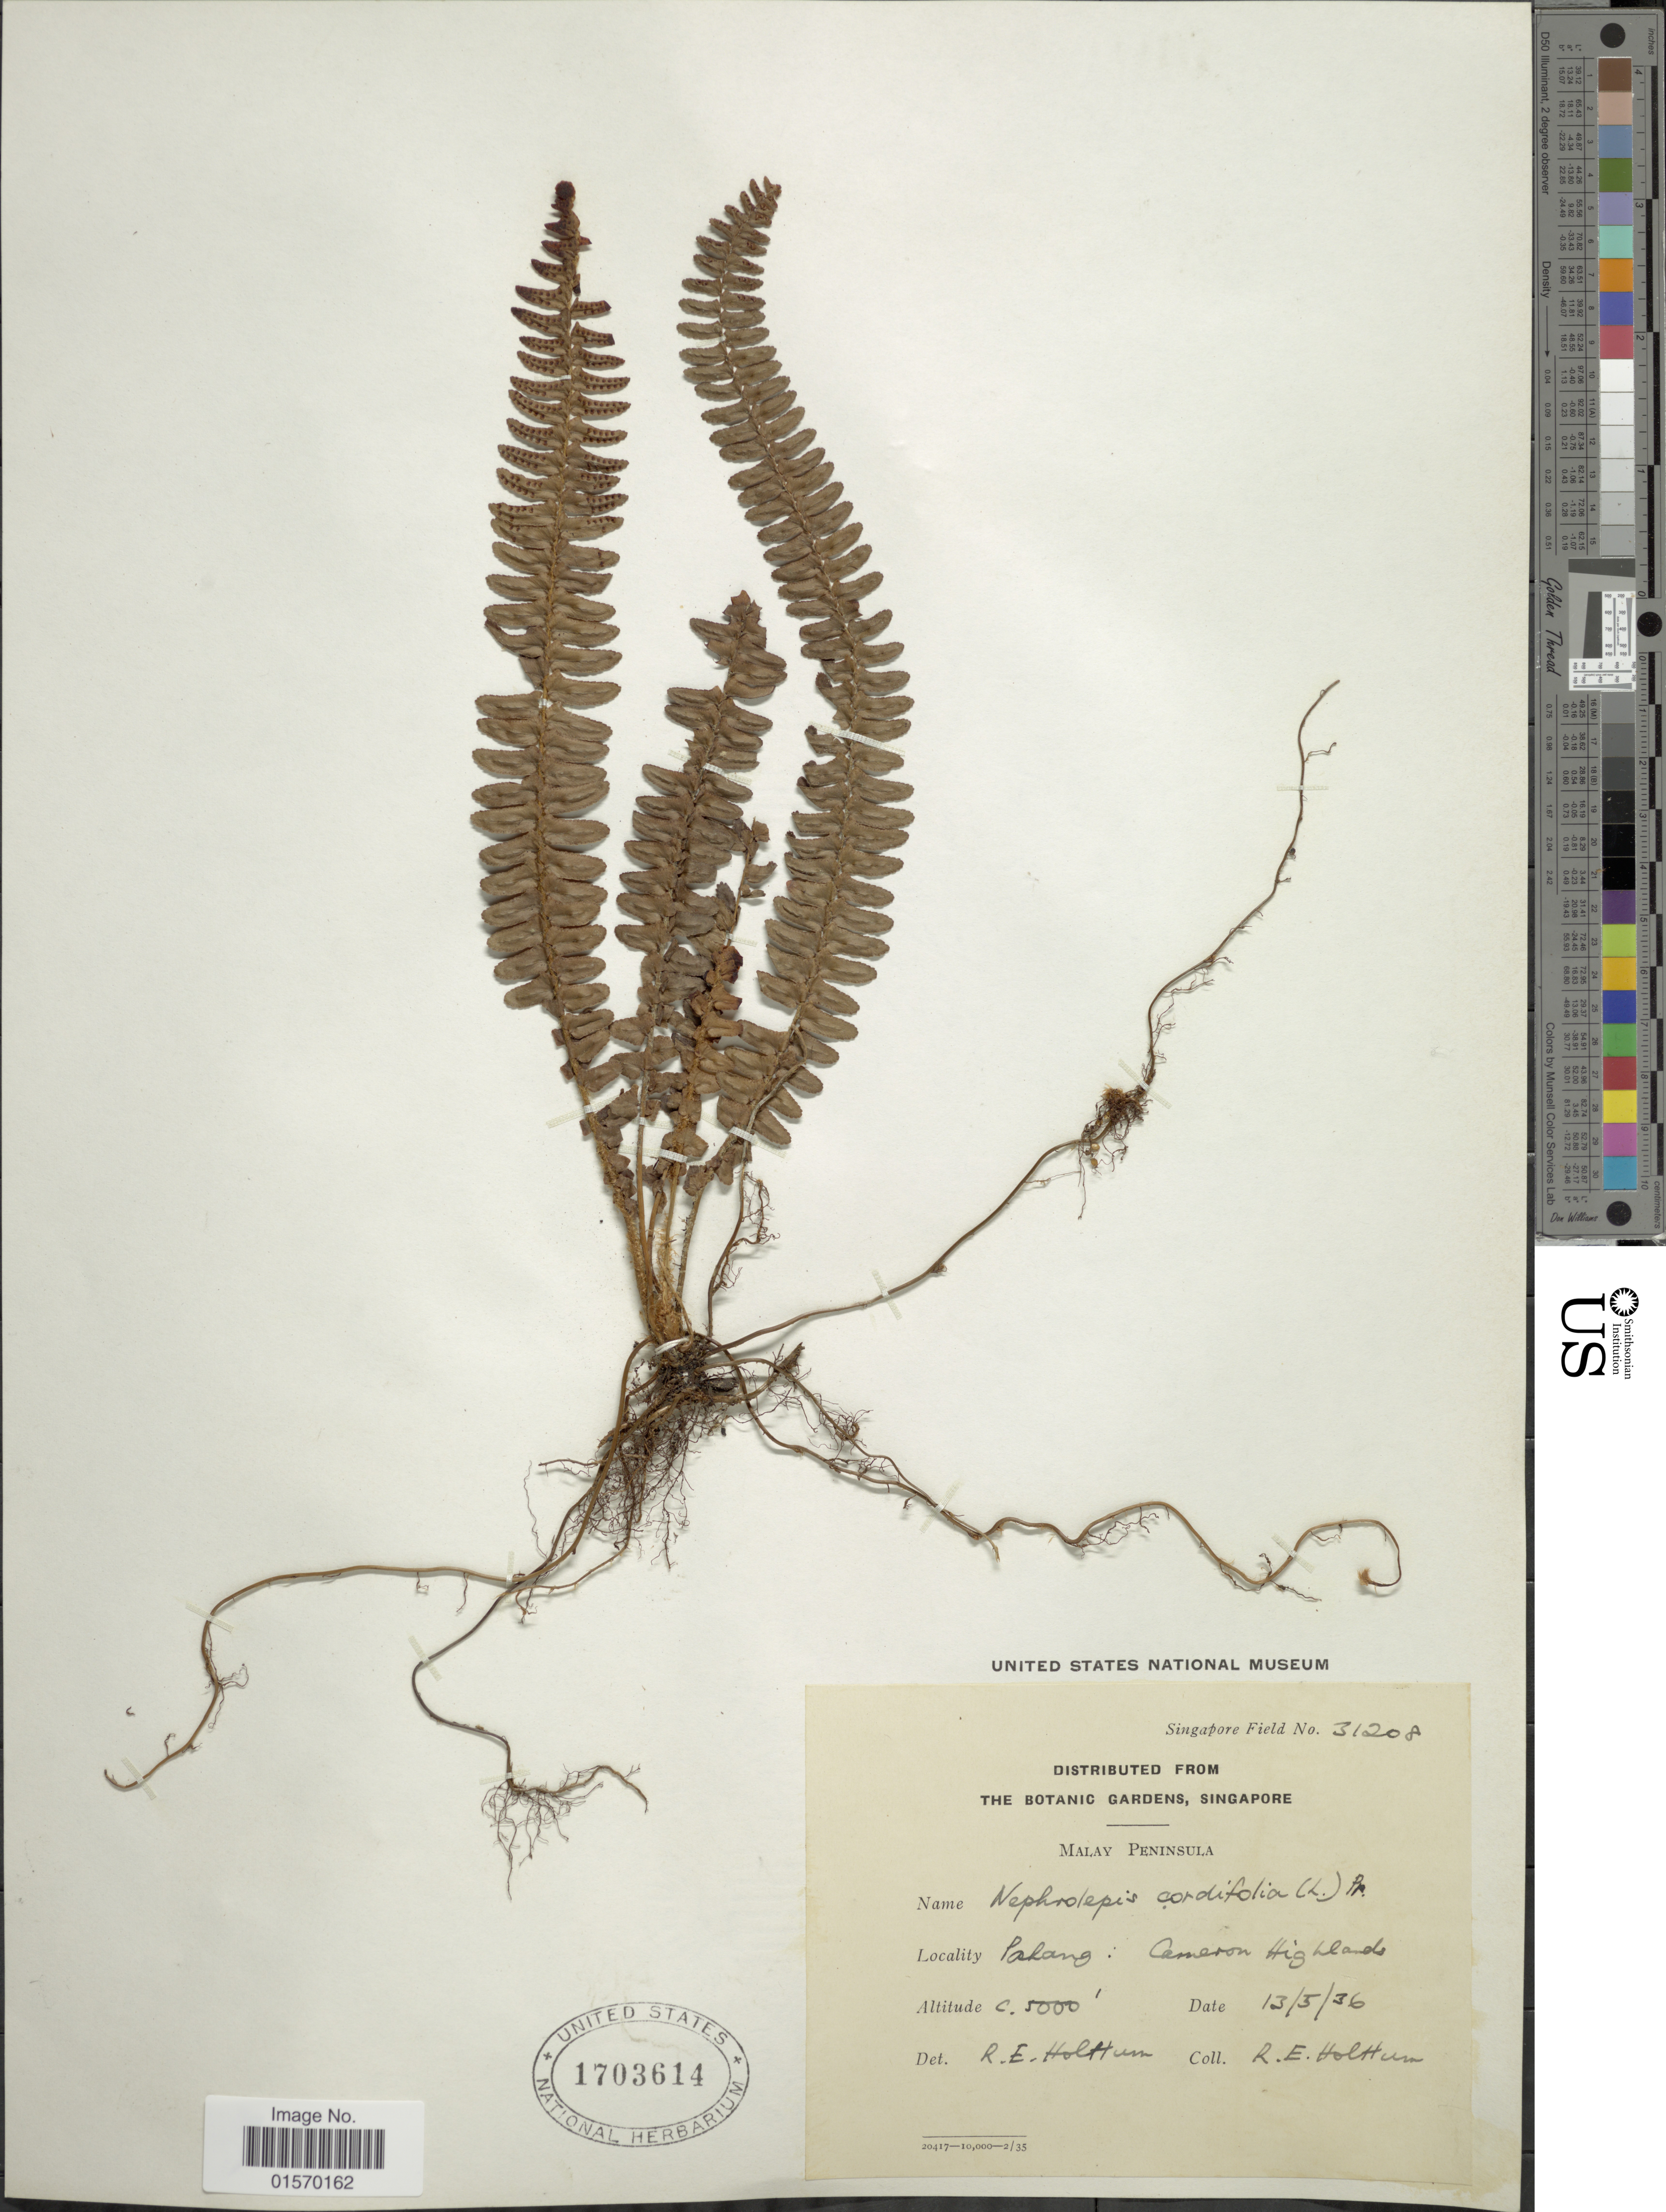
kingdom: Plantae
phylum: Tracheophyta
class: Polypodiopsida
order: Polypodiales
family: Nephrolepidaceae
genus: Nephrolepis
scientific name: Nephrolepis cordifolia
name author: (L.) C. Presl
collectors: R. E. Holttum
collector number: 31208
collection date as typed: Transcribed d/m/y: 13/5/36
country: Malaysia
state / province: Pahang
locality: Malay Peninsula. Cameron Highlands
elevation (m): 1524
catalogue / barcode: US 1703614